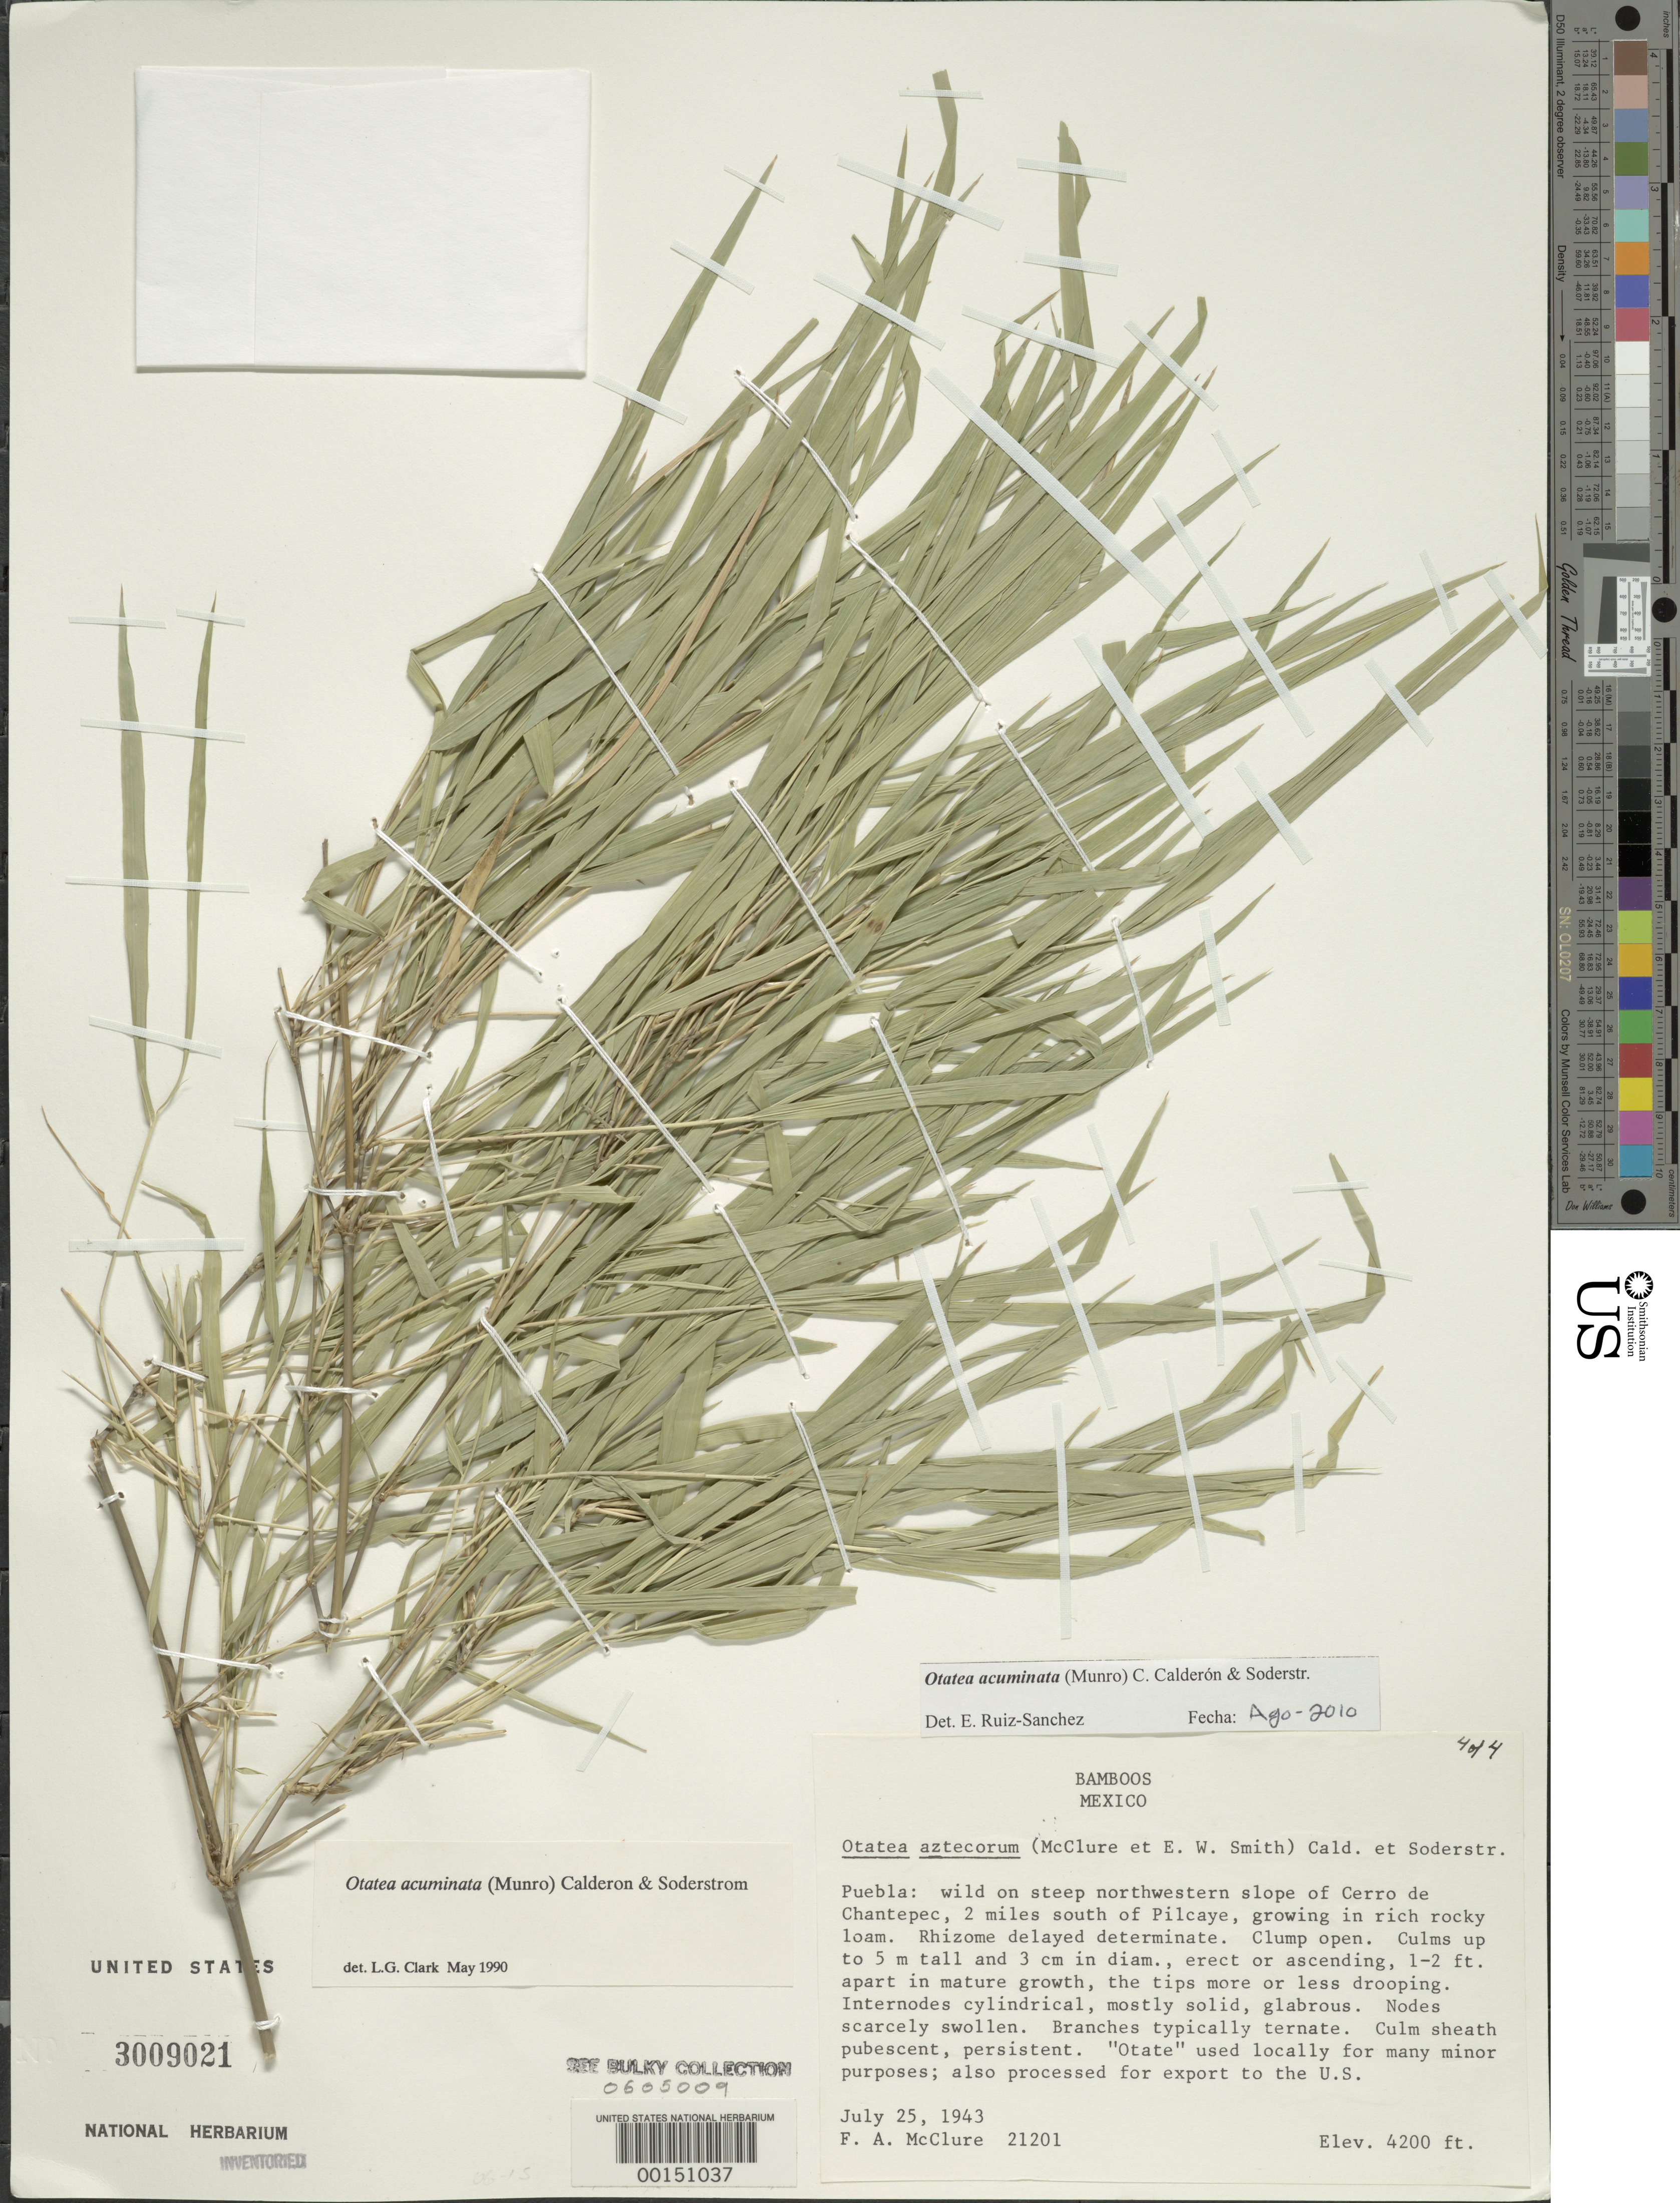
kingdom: Plantae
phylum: Tracheophyta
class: Liliopsida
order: Poales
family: Poaceae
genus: Otatea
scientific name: Otatea acuminata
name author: (Munro) C. E. Calderón & Soderstr.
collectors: F. A. McClure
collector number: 21201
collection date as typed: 25 Jul 1943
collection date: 1943-07-25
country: Mexico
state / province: Puebla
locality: Cerro de Chantepec, 2 miles S of Pilcaye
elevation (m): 1281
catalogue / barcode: US 3009021